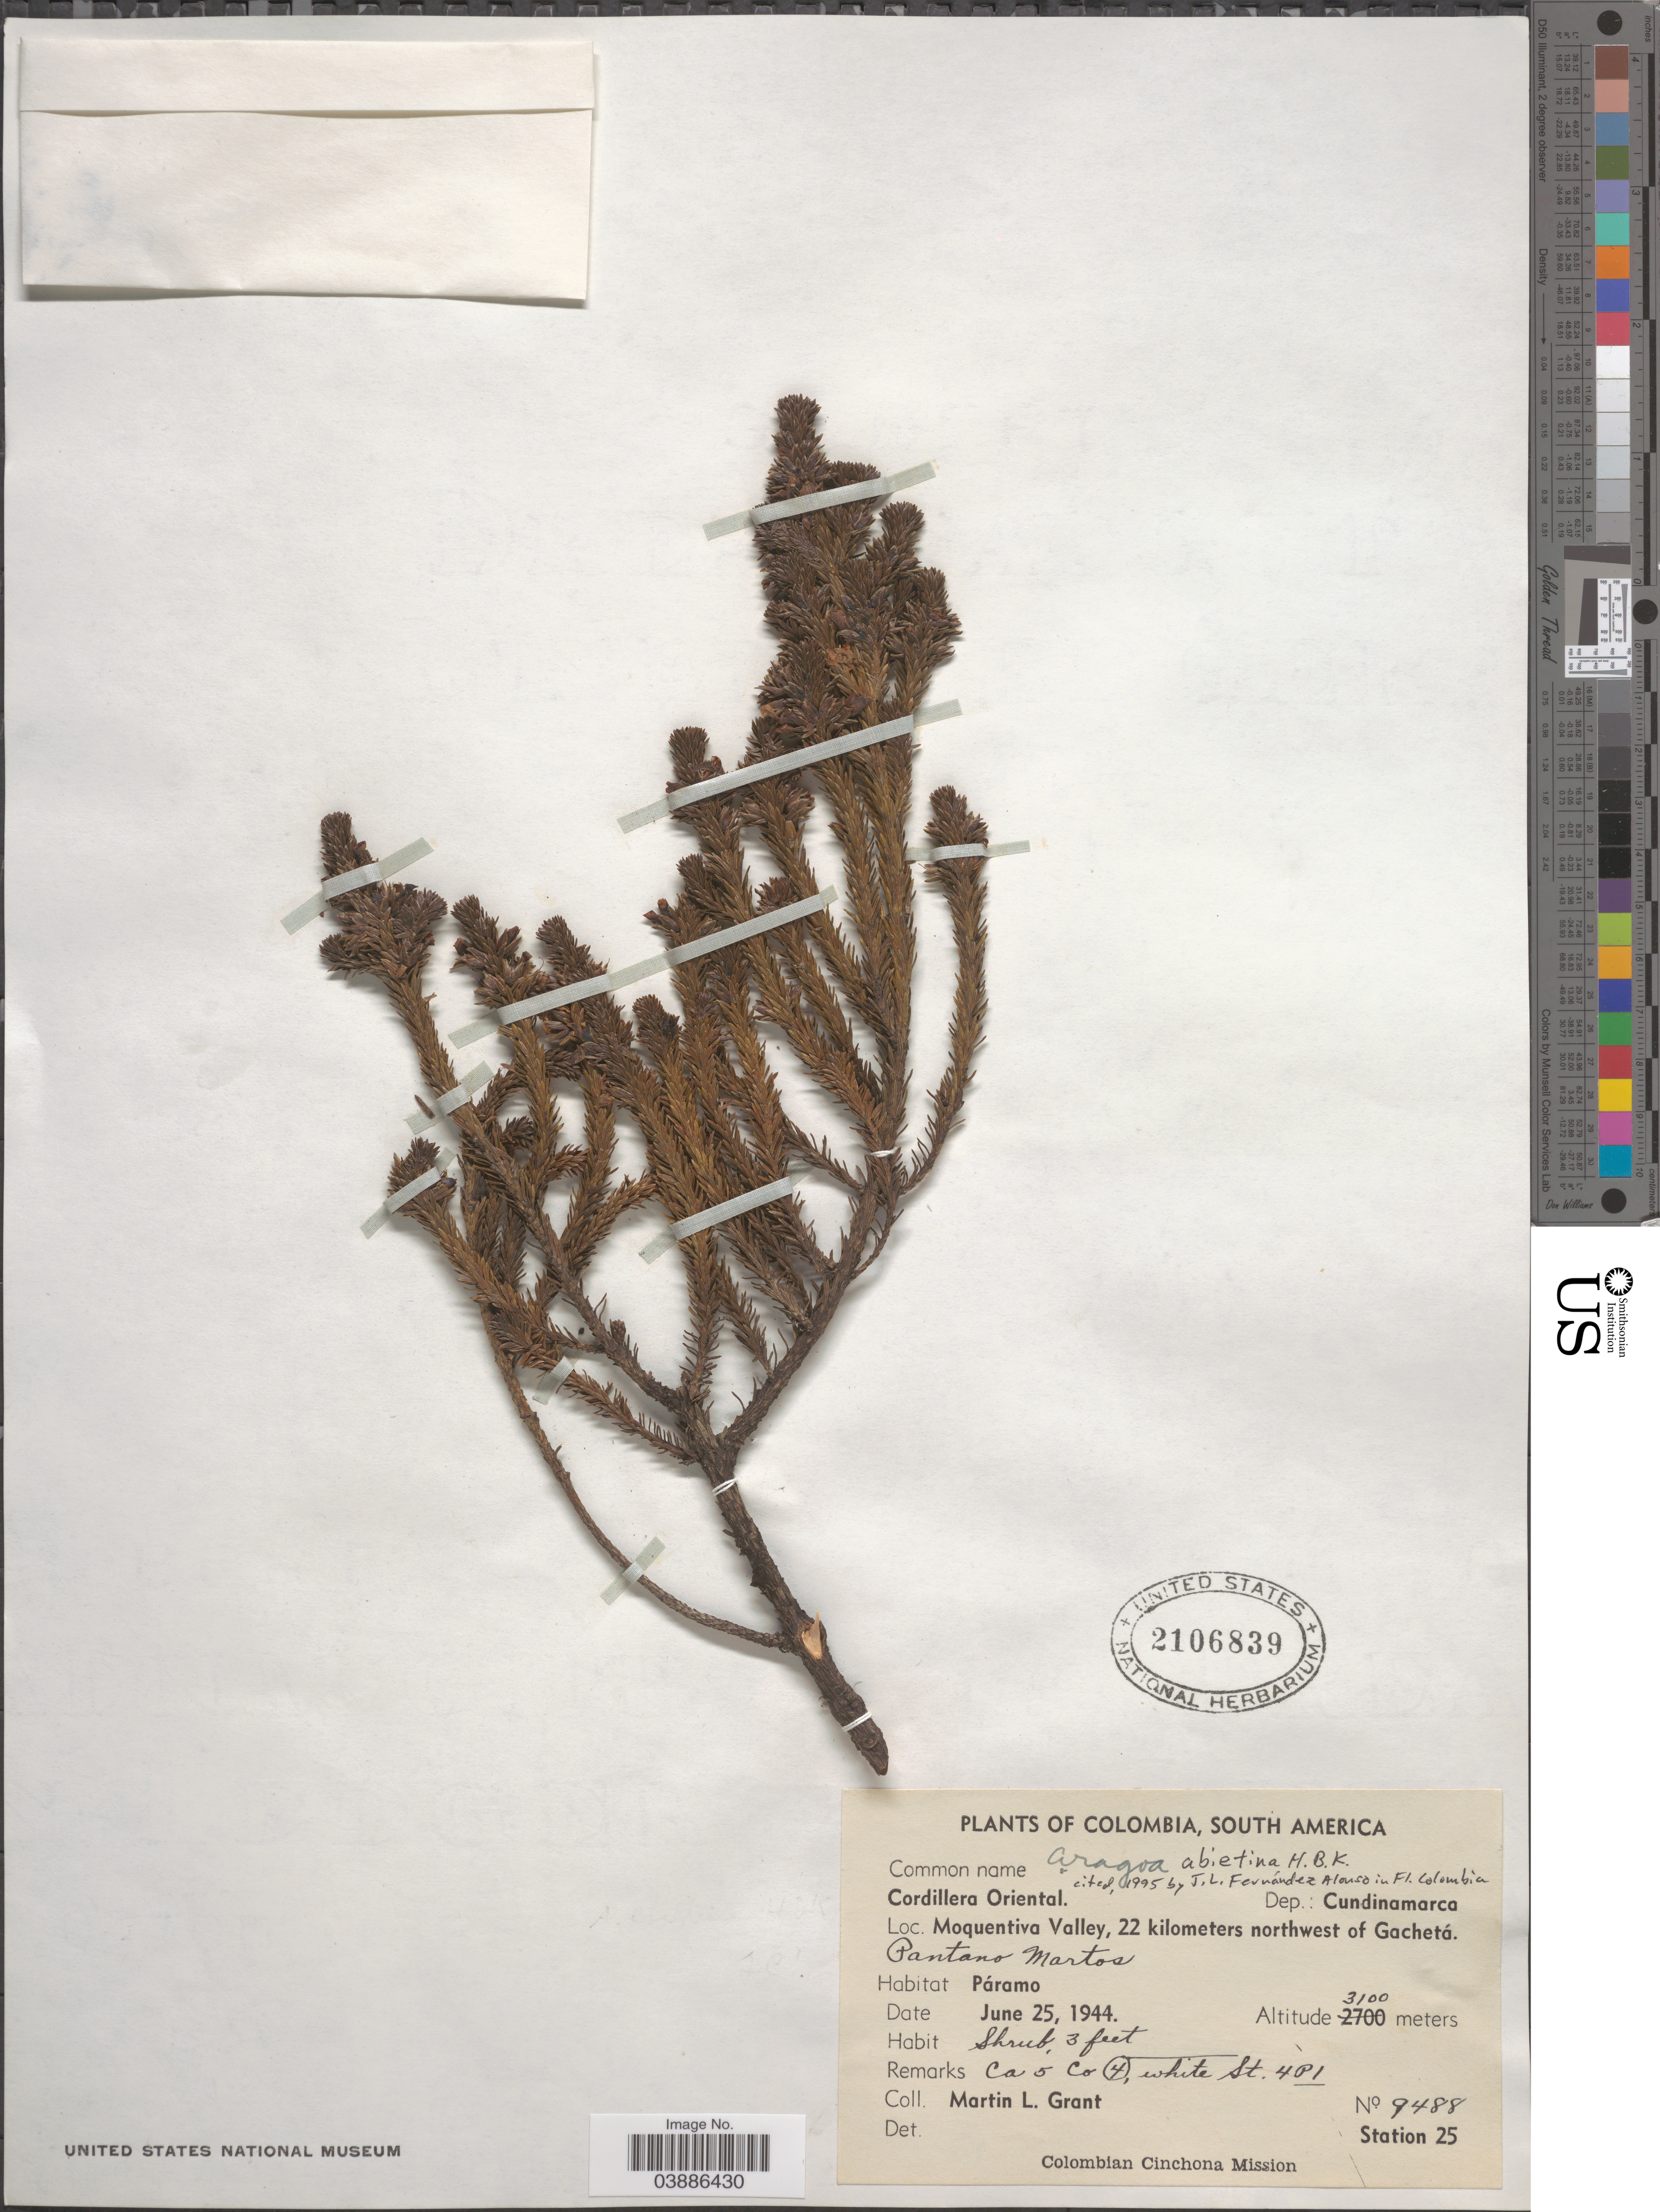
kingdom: Plantae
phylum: Tracheophyta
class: Magnoliopsida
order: Lamiales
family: Plantaginaceae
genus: Aragoa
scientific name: Aragoa abietina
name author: Kunth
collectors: M. L. Grant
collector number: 9488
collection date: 1944-06-25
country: Colombia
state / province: Cundinamarca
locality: Cordillera Oriental. Dep.: Cundinamarca. Moquentiva Valley, 22 kilometers northwest of Gachetá. Pantano Martos. Páramo. Station 25.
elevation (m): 3100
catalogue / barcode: US 2106839